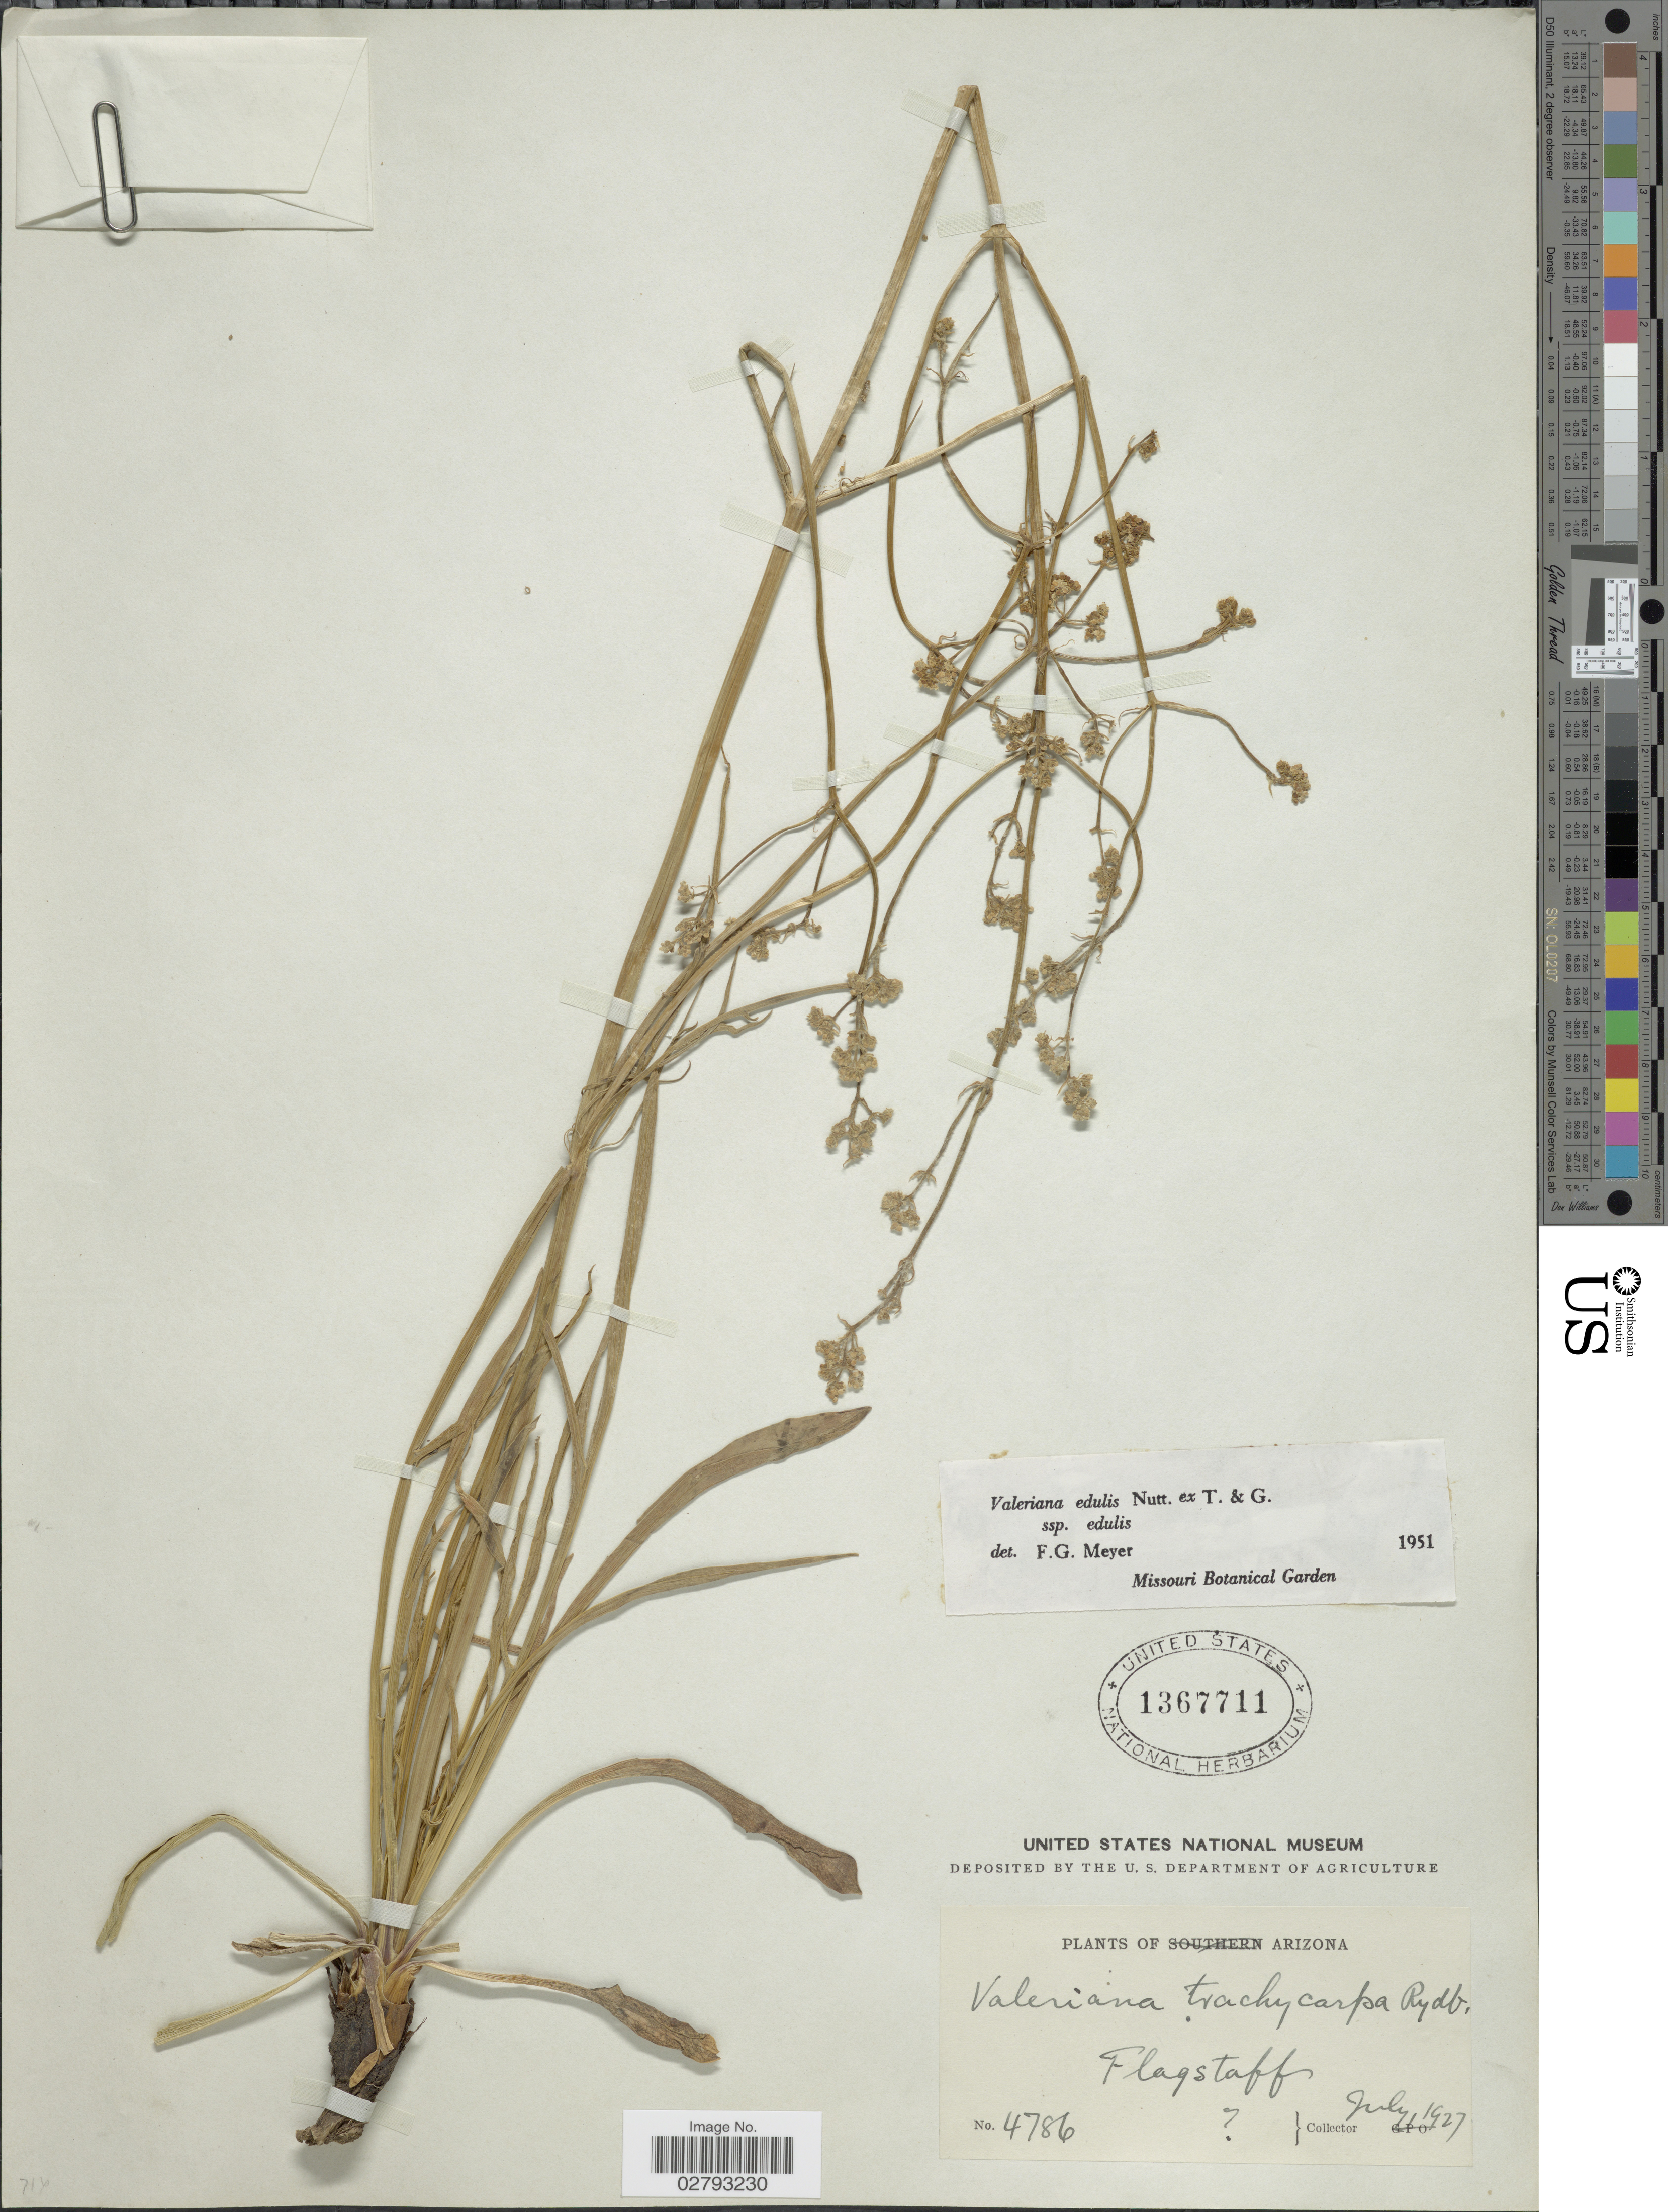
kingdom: Plantae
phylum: Tracheophyta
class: Magnoliopsida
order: Dipsacales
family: Caprifoliaceae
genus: Valeriana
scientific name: Valeriana edulis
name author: Nutt.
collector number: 4786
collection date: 1927-07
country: United States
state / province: Arizona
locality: Flagstaff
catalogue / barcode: US 1367711